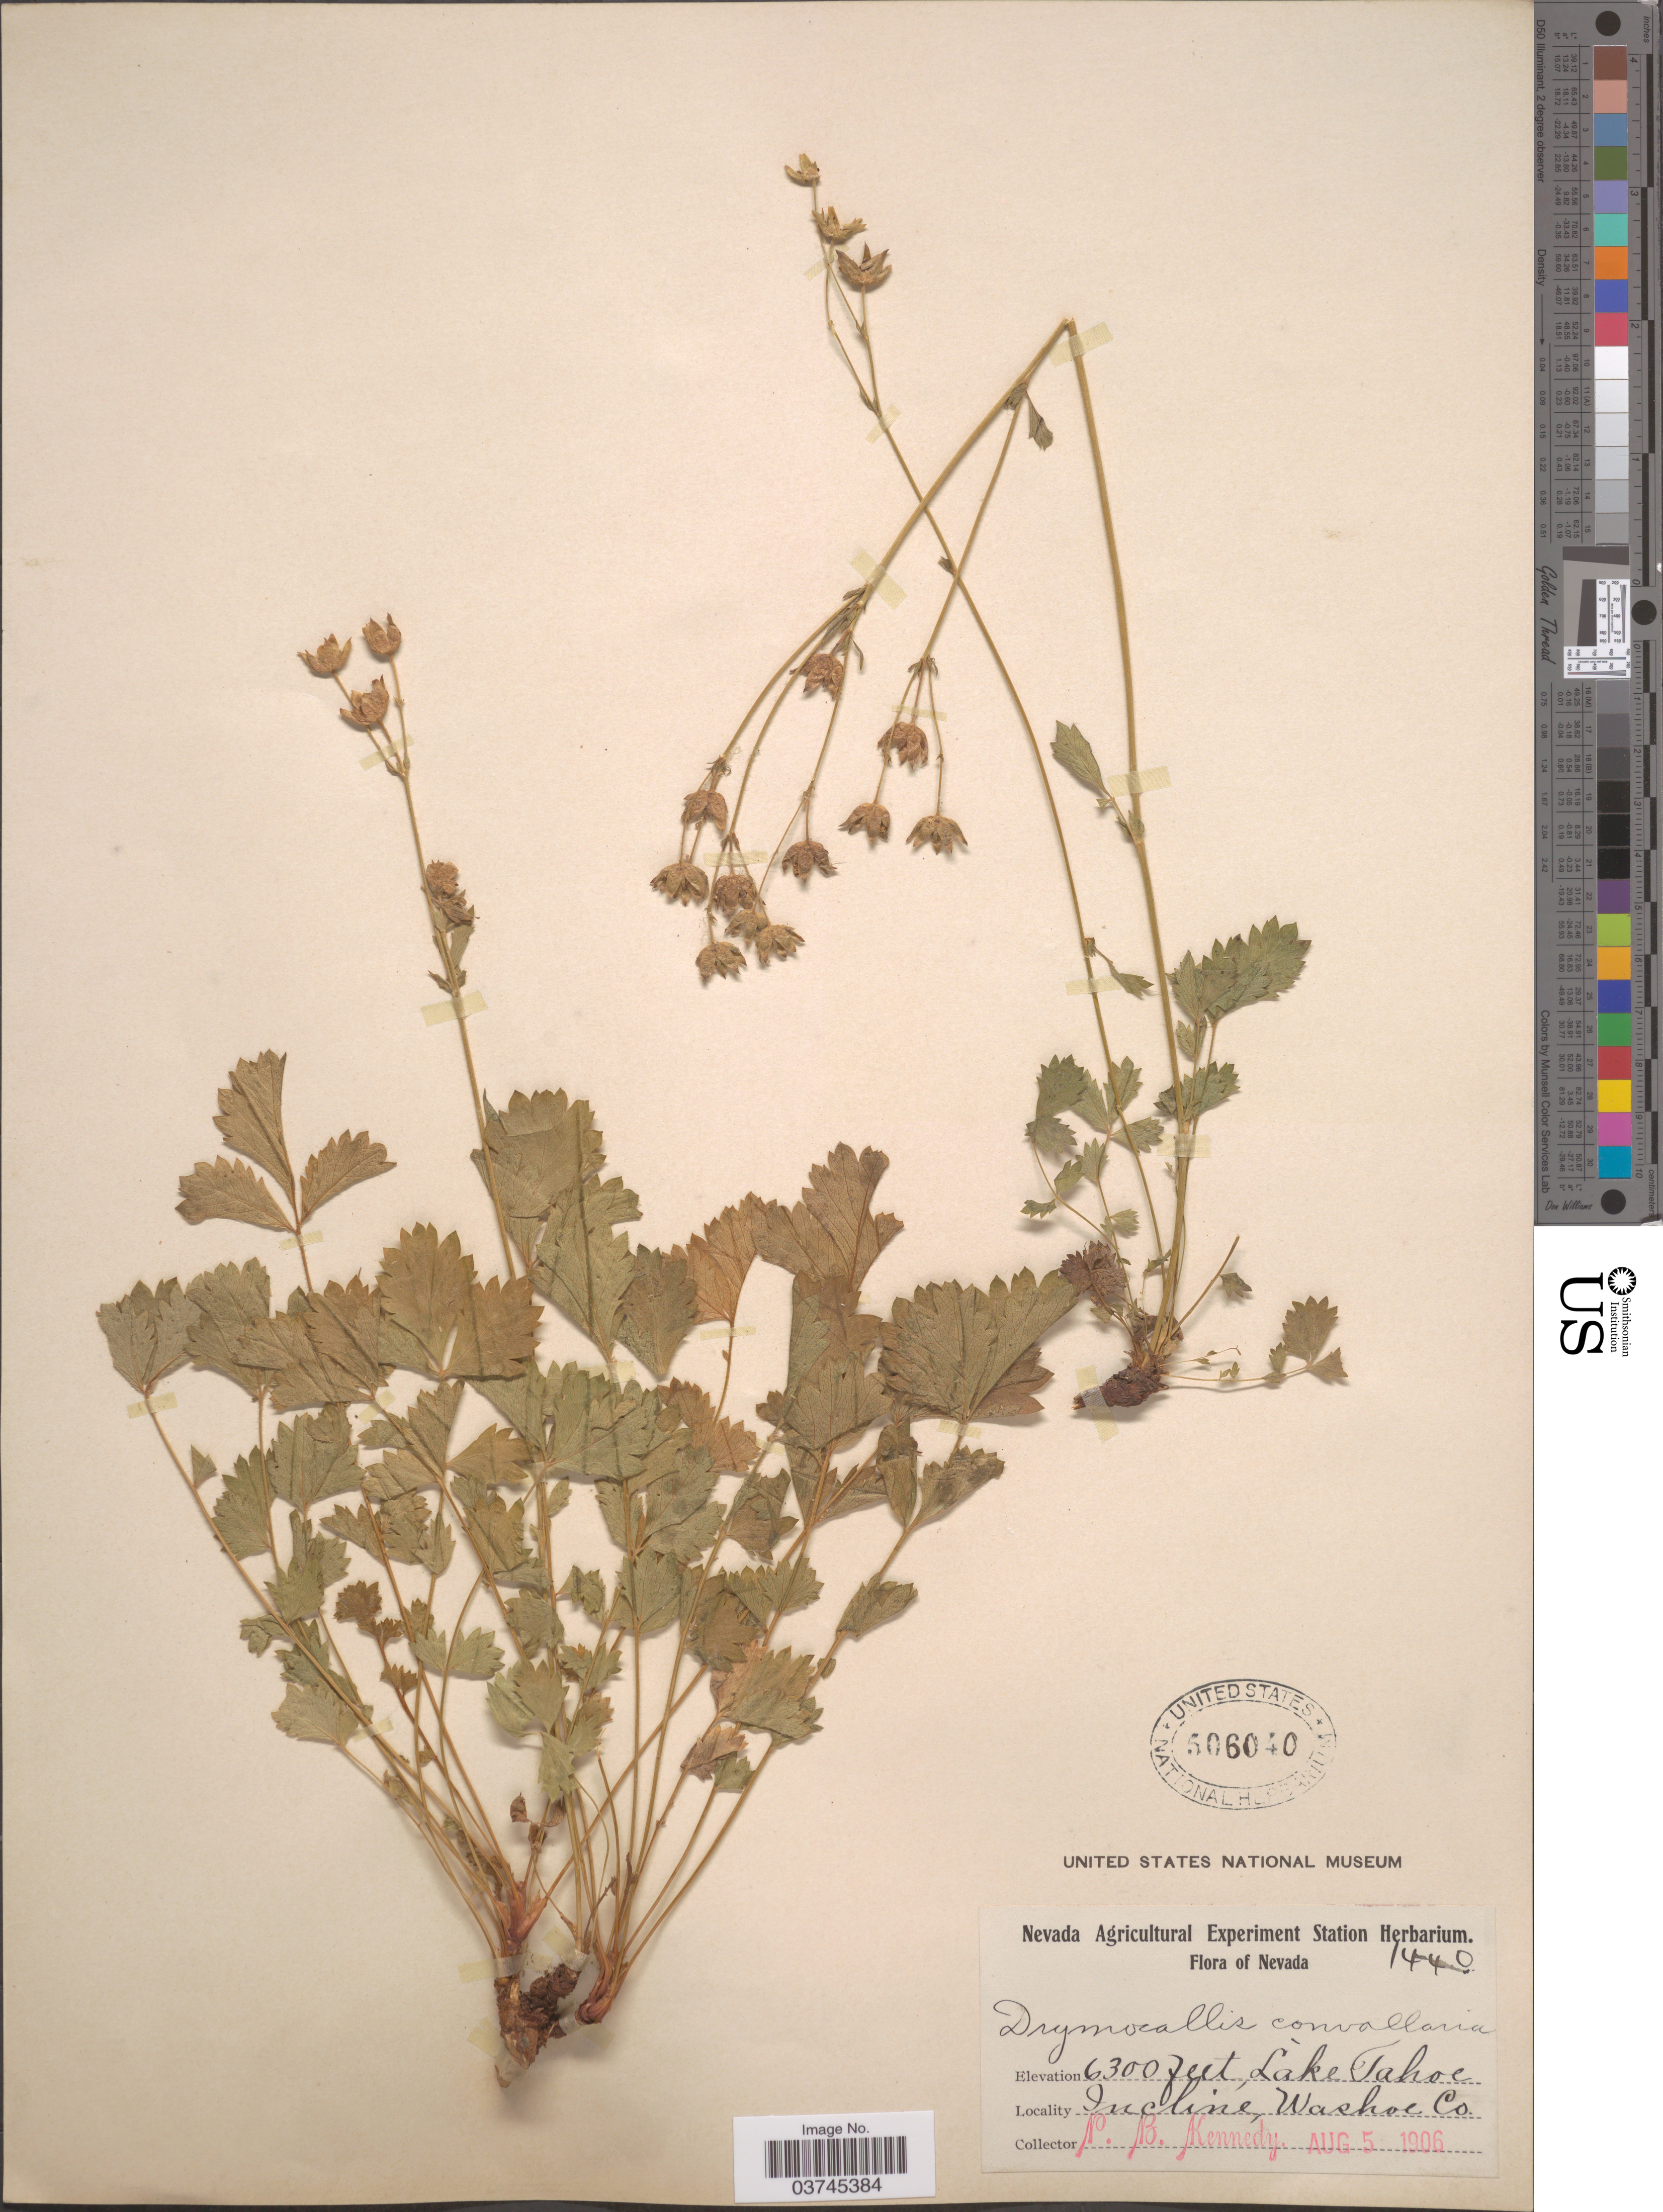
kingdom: Plantae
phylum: Tracheophyta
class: Magnoliopsida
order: Rosales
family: Rosaceae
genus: Drymocallis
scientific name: Drymocallis lactea var. austiniae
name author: (Jeps.) Ertter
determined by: Ertter, B.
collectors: P. B. Kennedy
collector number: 1440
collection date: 1906-08-05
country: United States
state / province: Nevada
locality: Lake Tahoe. Incline, Washoe Co.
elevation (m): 1920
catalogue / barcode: US 506040